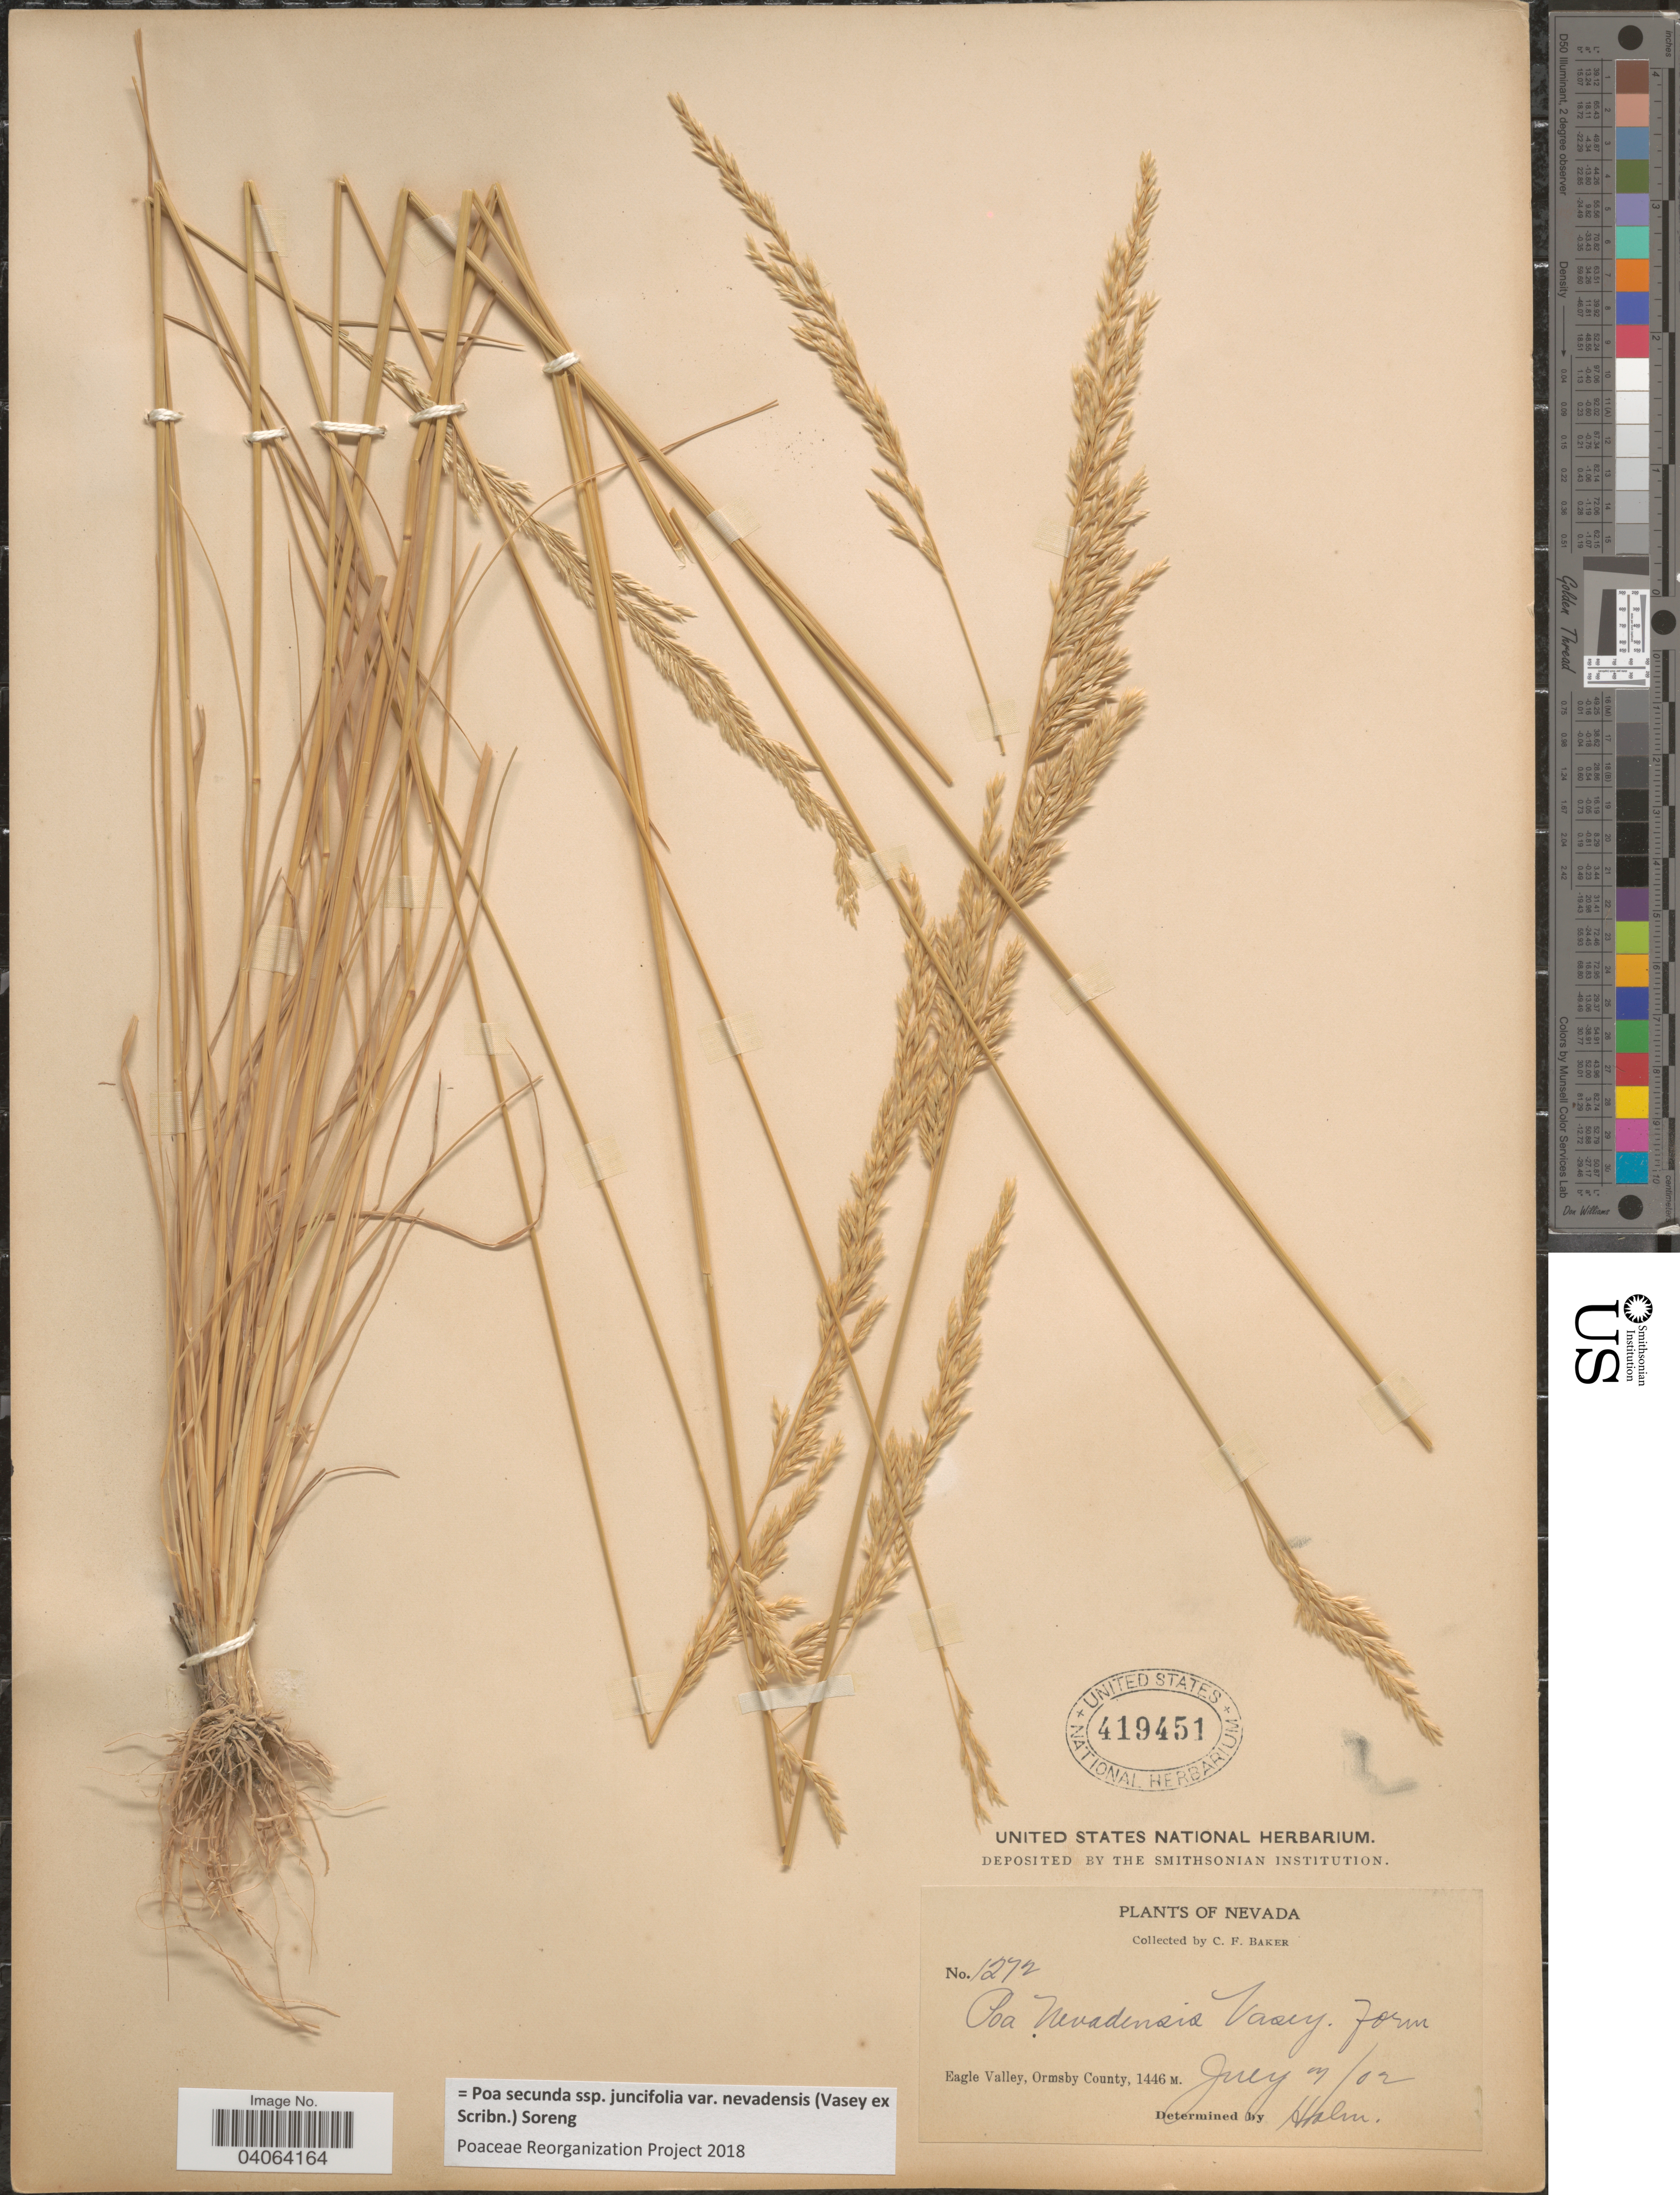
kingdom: Plantae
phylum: Tracheophyta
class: Liliopsida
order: Poales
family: Poaceae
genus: Poa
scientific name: Poa secunda subsp. juncifolia var. nevadensis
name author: (Vasey ex Scribn.) Soreng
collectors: C. F. Baker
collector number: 1272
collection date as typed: Transcribed d/m/y: 7/7/2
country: United States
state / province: Nevada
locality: Eagle Valley, Ormsby County.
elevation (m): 1446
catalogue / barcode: US 419451